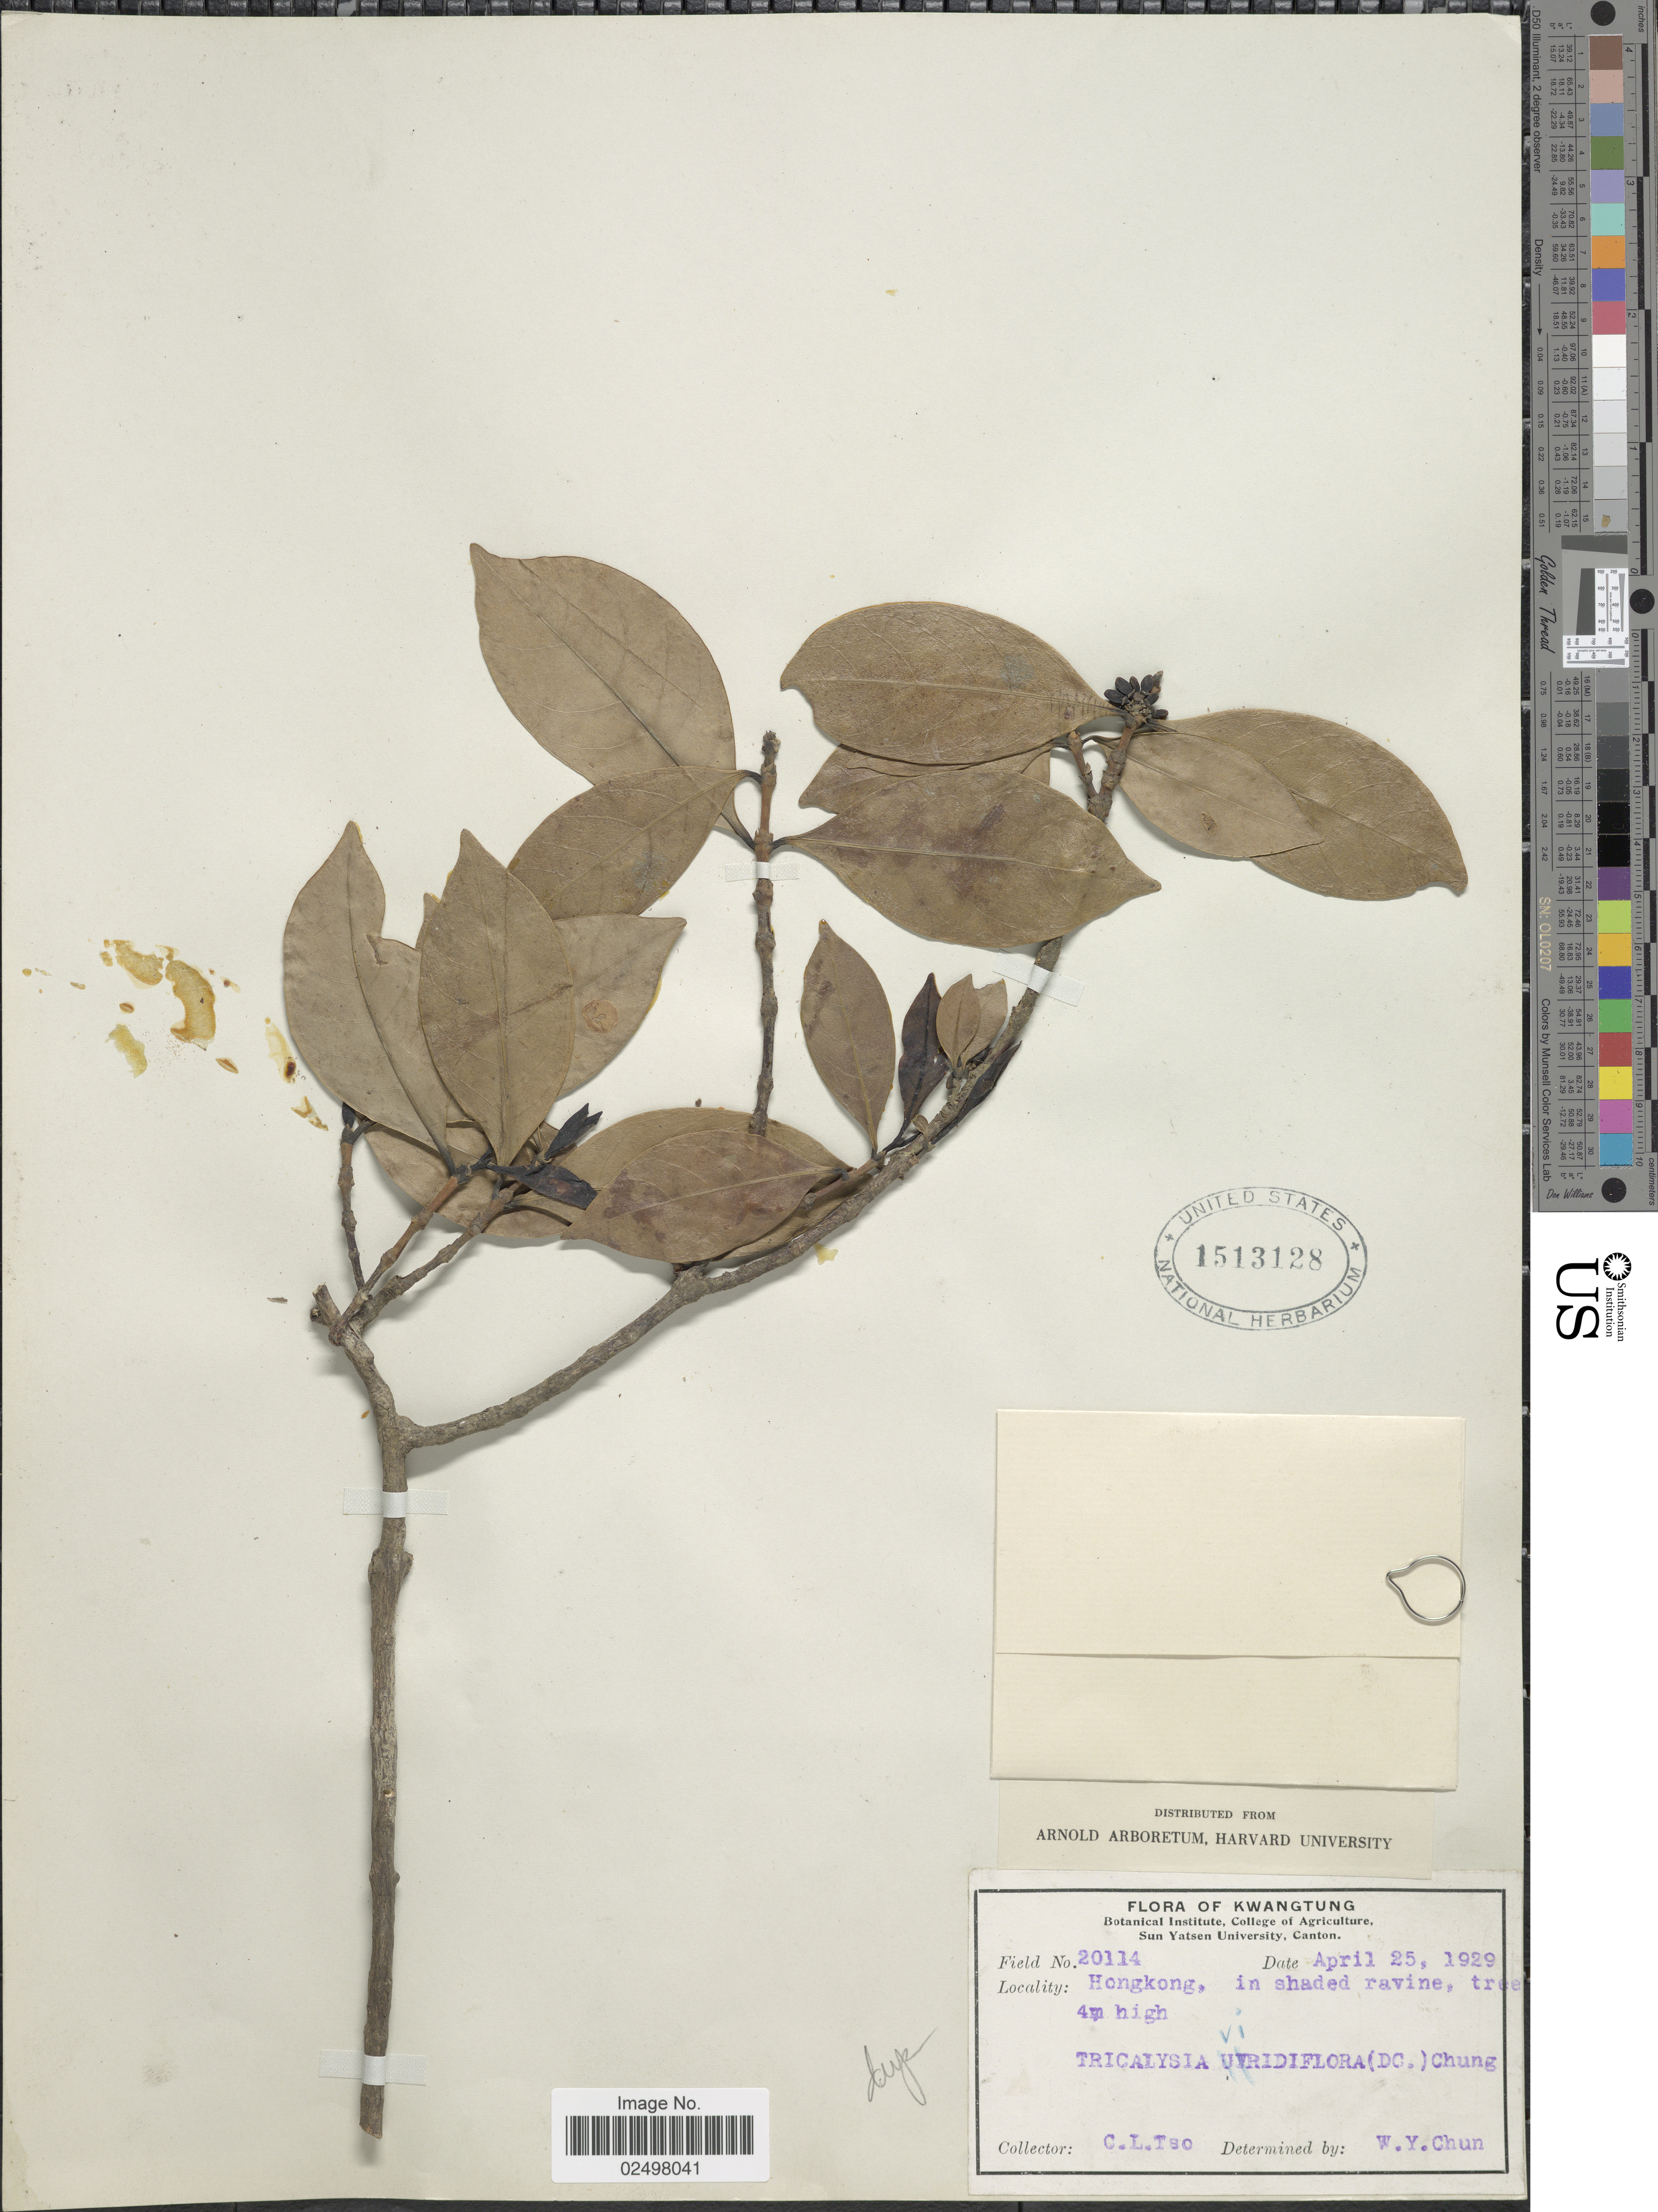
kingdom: Plantae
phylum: Tracheophyta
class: Magnoliopsida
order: Gentianales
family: Rubiaceae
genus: Tricalysia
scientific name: Tricalysia dubia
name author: (Lindl.) Ohwi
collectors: C. Tso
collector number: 20114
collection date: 1929-04-25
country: China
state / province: Hong Kong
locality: Kwangtung, Hongkong, in shaded ravine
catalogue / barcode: US 1513128